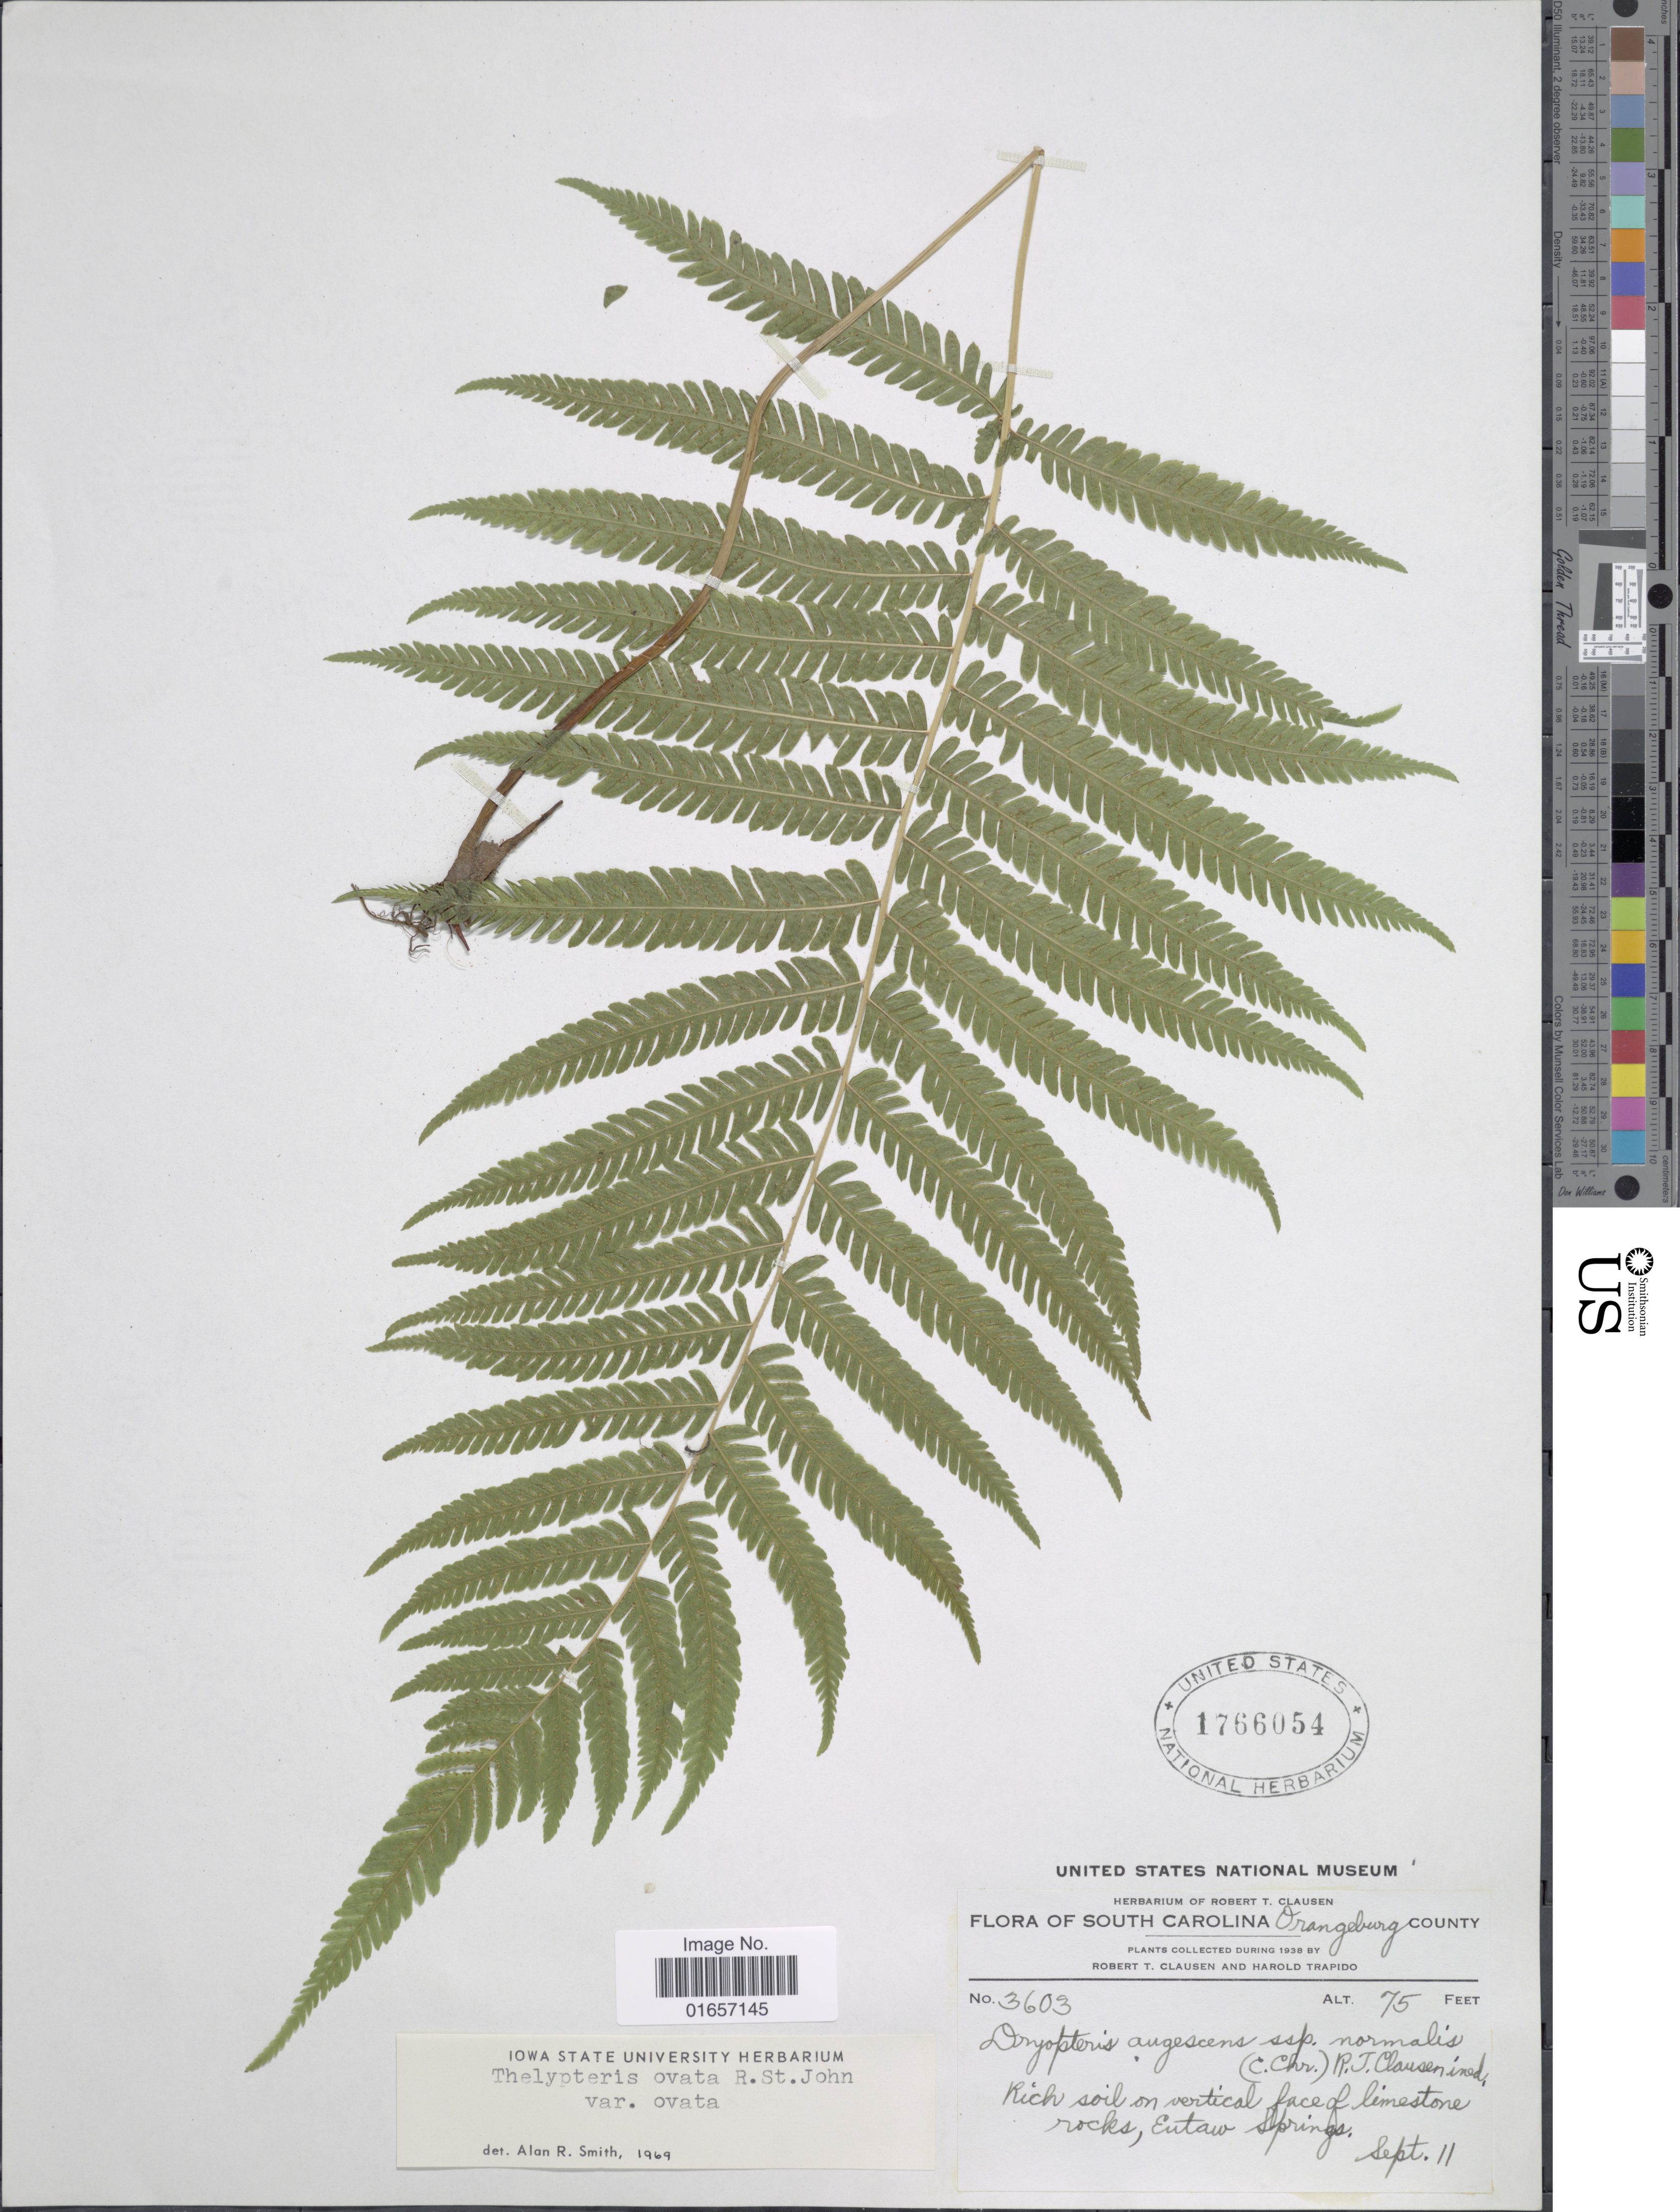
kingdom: Plantae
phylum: Tracheophyta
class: Polypodiopsida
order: Polypodiales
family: Thelypteridaceae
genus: Christella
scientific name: Christella ovata var. ovata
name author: (R.P. St. John) Á. Löve & D. Löve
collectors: R. T. Clausen & H. Trapido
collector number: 3603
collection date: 1938-09-11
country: United States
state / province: South Carolina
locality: Orangeburg County, Eutaw Springs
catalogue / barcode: US 1766054